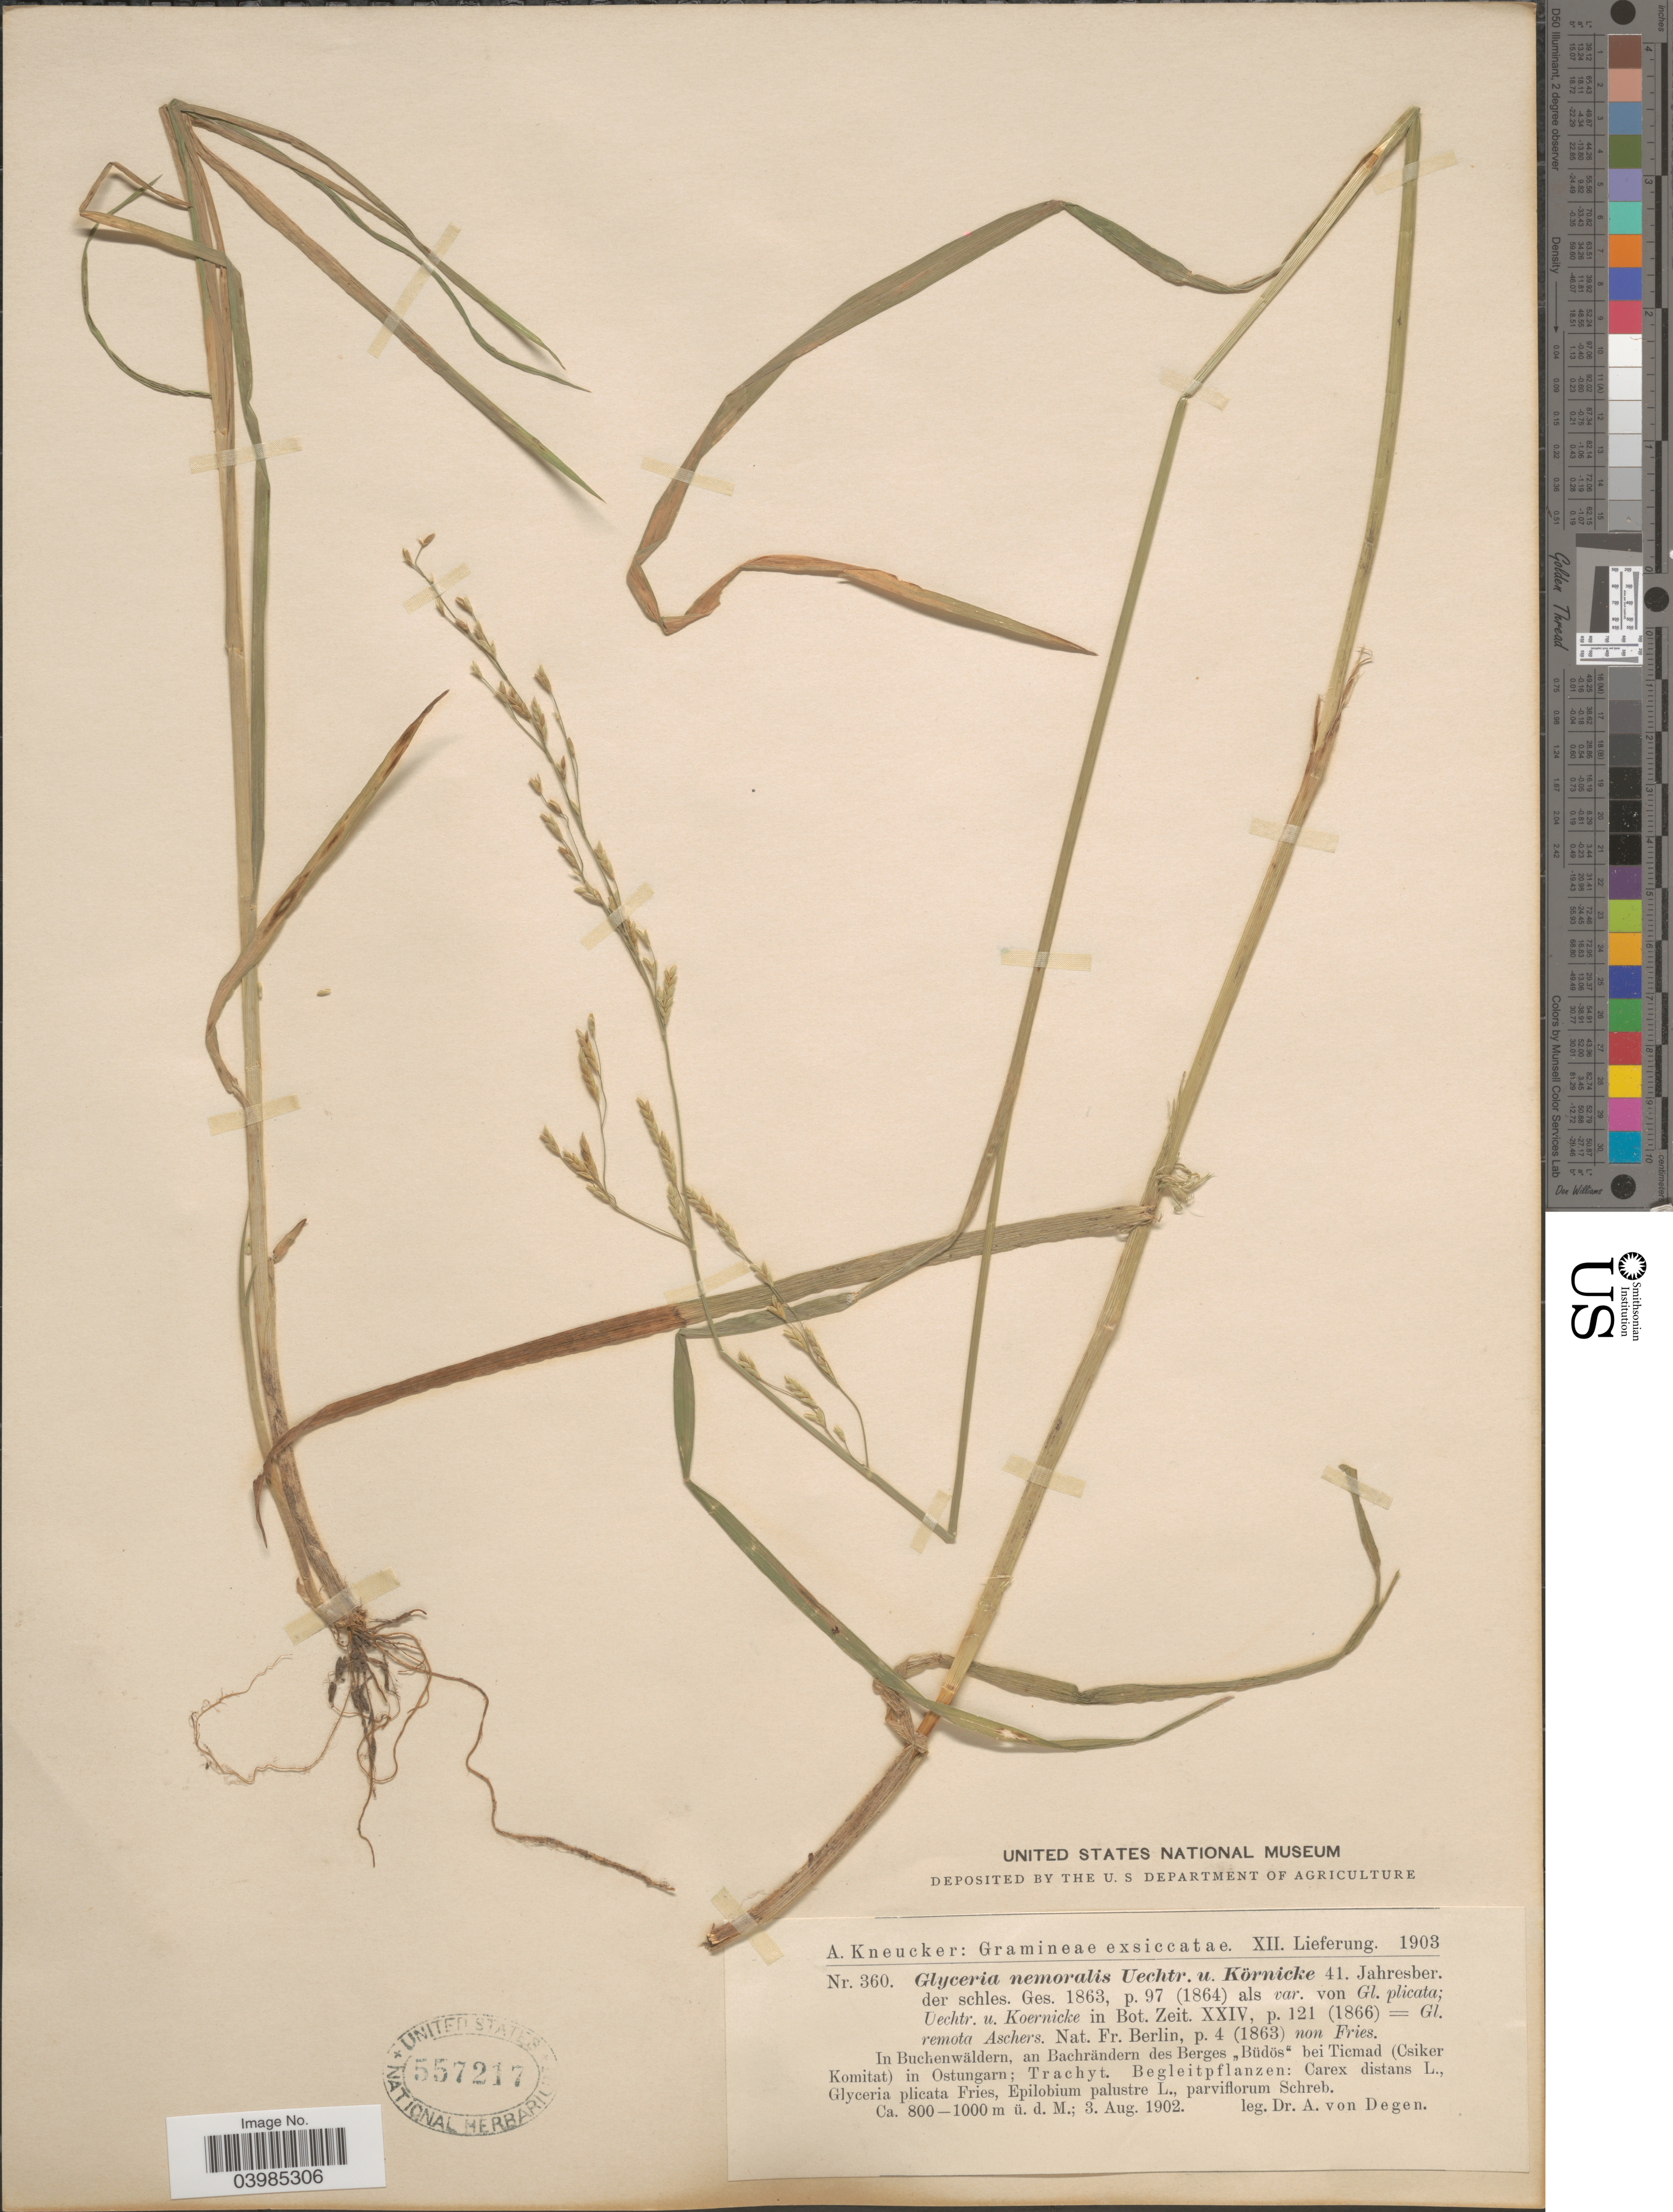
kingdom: Plantae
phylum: Tracheophyta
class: Liliopsida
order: Poales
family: Poaceae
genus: Glyceria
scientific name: Glyceria nemoralis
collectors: A. von Degen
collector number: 360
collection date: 1902-08-03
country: Hungary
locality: In Buchenwäldern, an Bachrändern des Berges "Büdös" bei Ticmad (Csiker Komitat) in Ostungarn; Trachyt.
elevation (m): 800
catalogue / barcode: US 557217